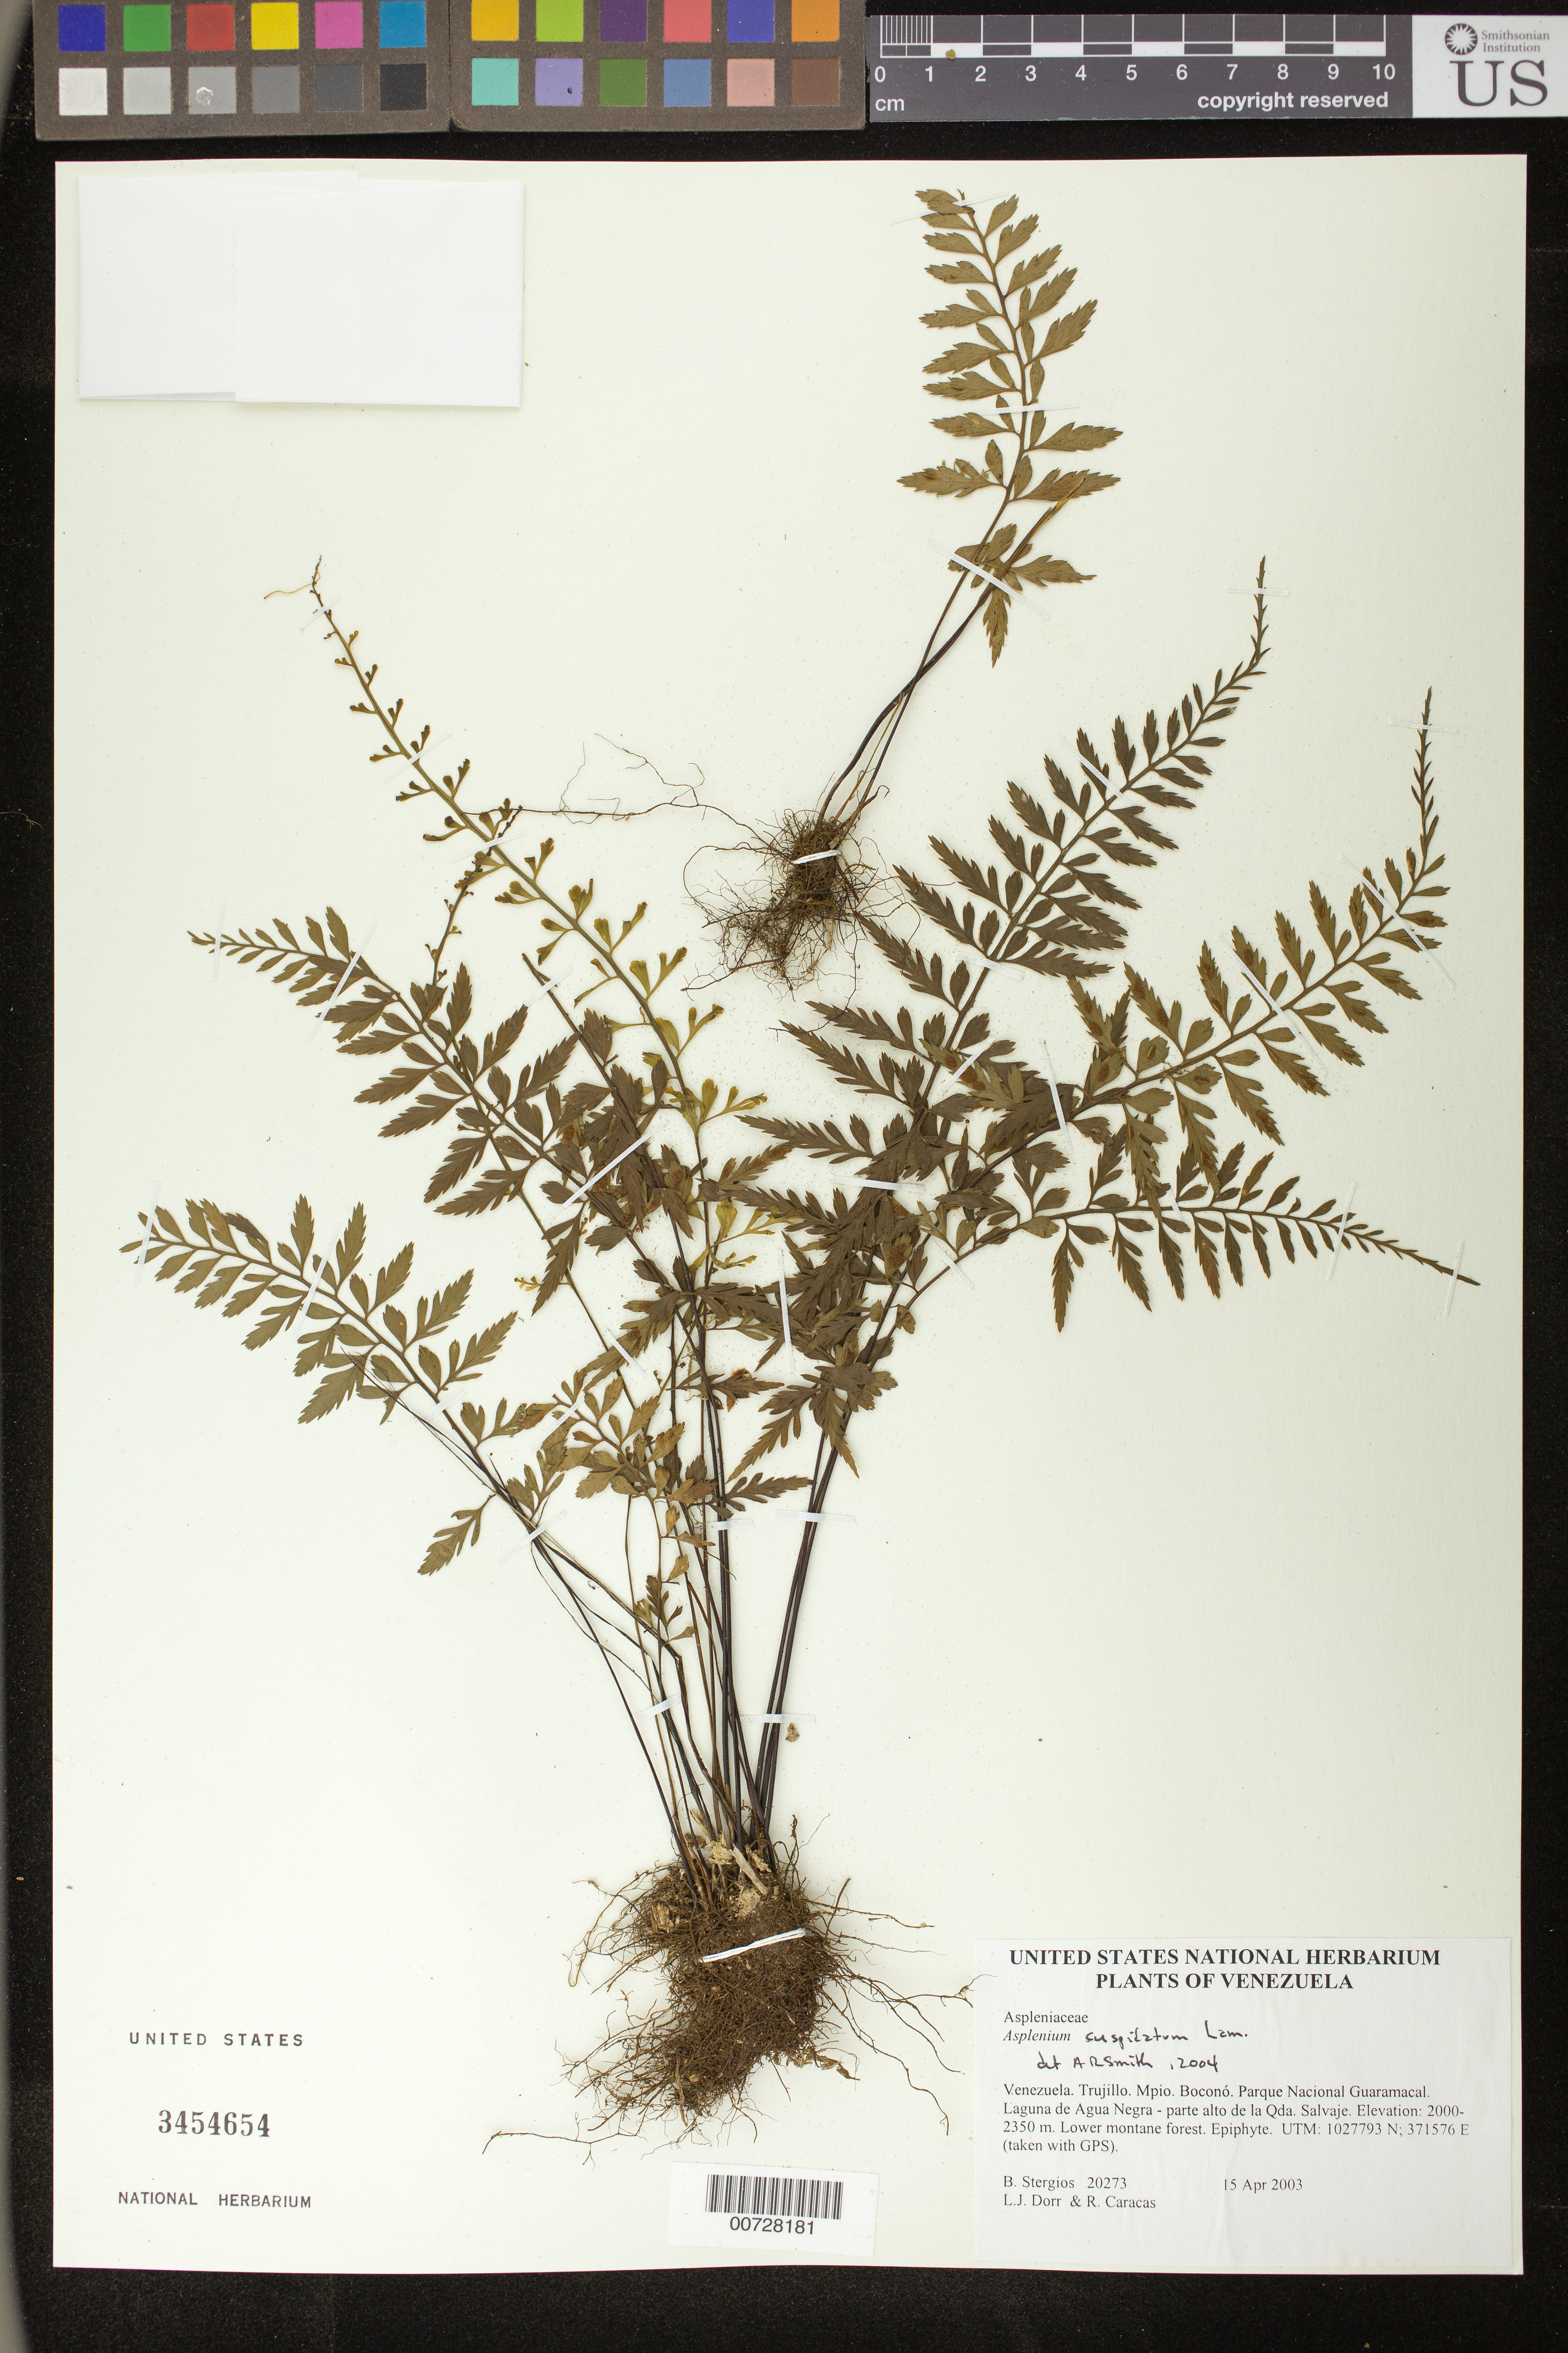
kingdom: Plantae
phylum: Tracheophyta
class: Polypodiopsida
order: Polypodiales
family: Aspleniaceae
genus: Asplenium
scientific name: Asplenium cuspidatum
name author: Lam.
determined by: Smith, Alan R., (UC)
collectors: B. G. Stergios, L. J. Dorr & R. Caracas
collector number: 20273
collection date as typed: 15 Apr 2003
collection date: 2003-04-15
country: Venezuela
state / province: Trujillo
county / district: Boconó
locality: Parque Nacional Guaramacal, Laguna de Agua Negra - parte alto de la Qda. Salvaje.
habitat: Lower montane forest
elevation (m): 2000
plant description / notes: PORT, UC, US, VEN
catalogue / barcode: US 3454654